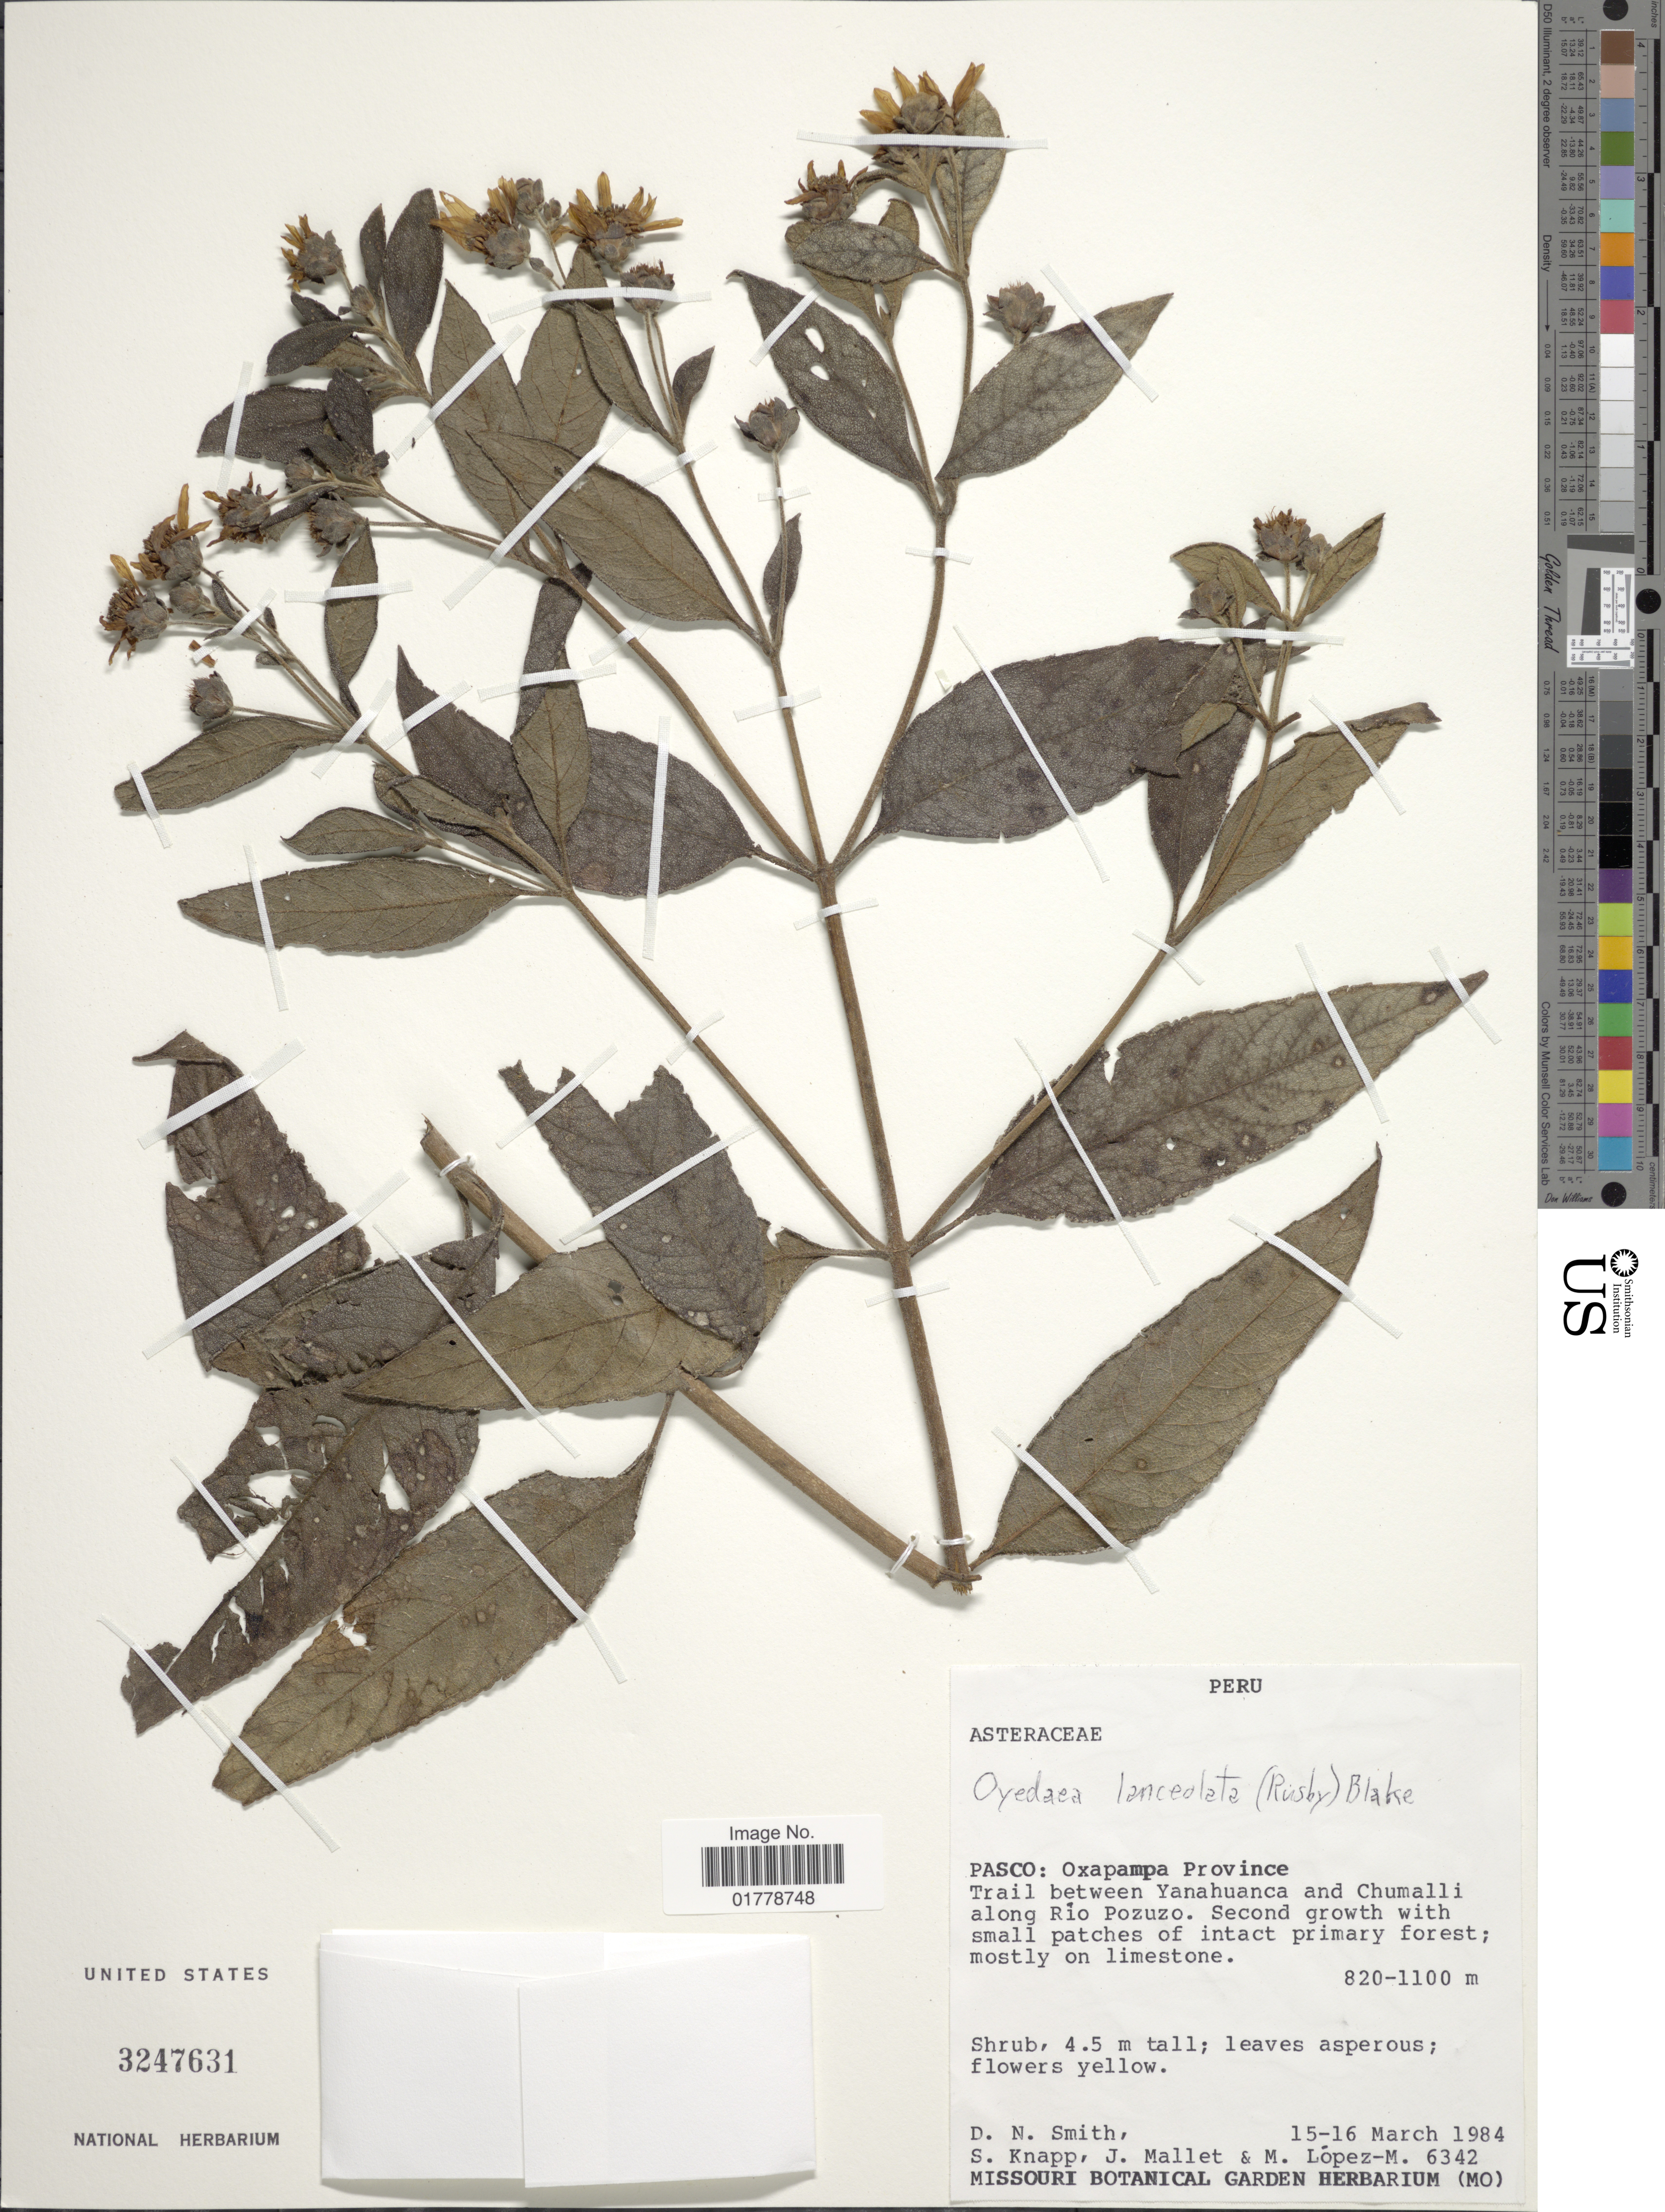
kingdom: Plantae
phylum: Tracheophyta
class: Magnoliopsida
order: Asterales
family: Asteraceae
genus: Oyedaea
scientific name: Oyedaea lanceolata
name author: (Rusby) S.F. Blake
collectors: D. Smith, S. Knapp, J. Mallet & M. Lopez-M.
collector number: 6342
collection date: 1984-03-15/1984-03-16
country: Peru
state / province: Pasco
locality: Pasco: Oxapampa Province. Trail between Yanahuanca and Chumalli along Río Pozuzo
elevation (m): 820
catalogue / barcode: US 3247631